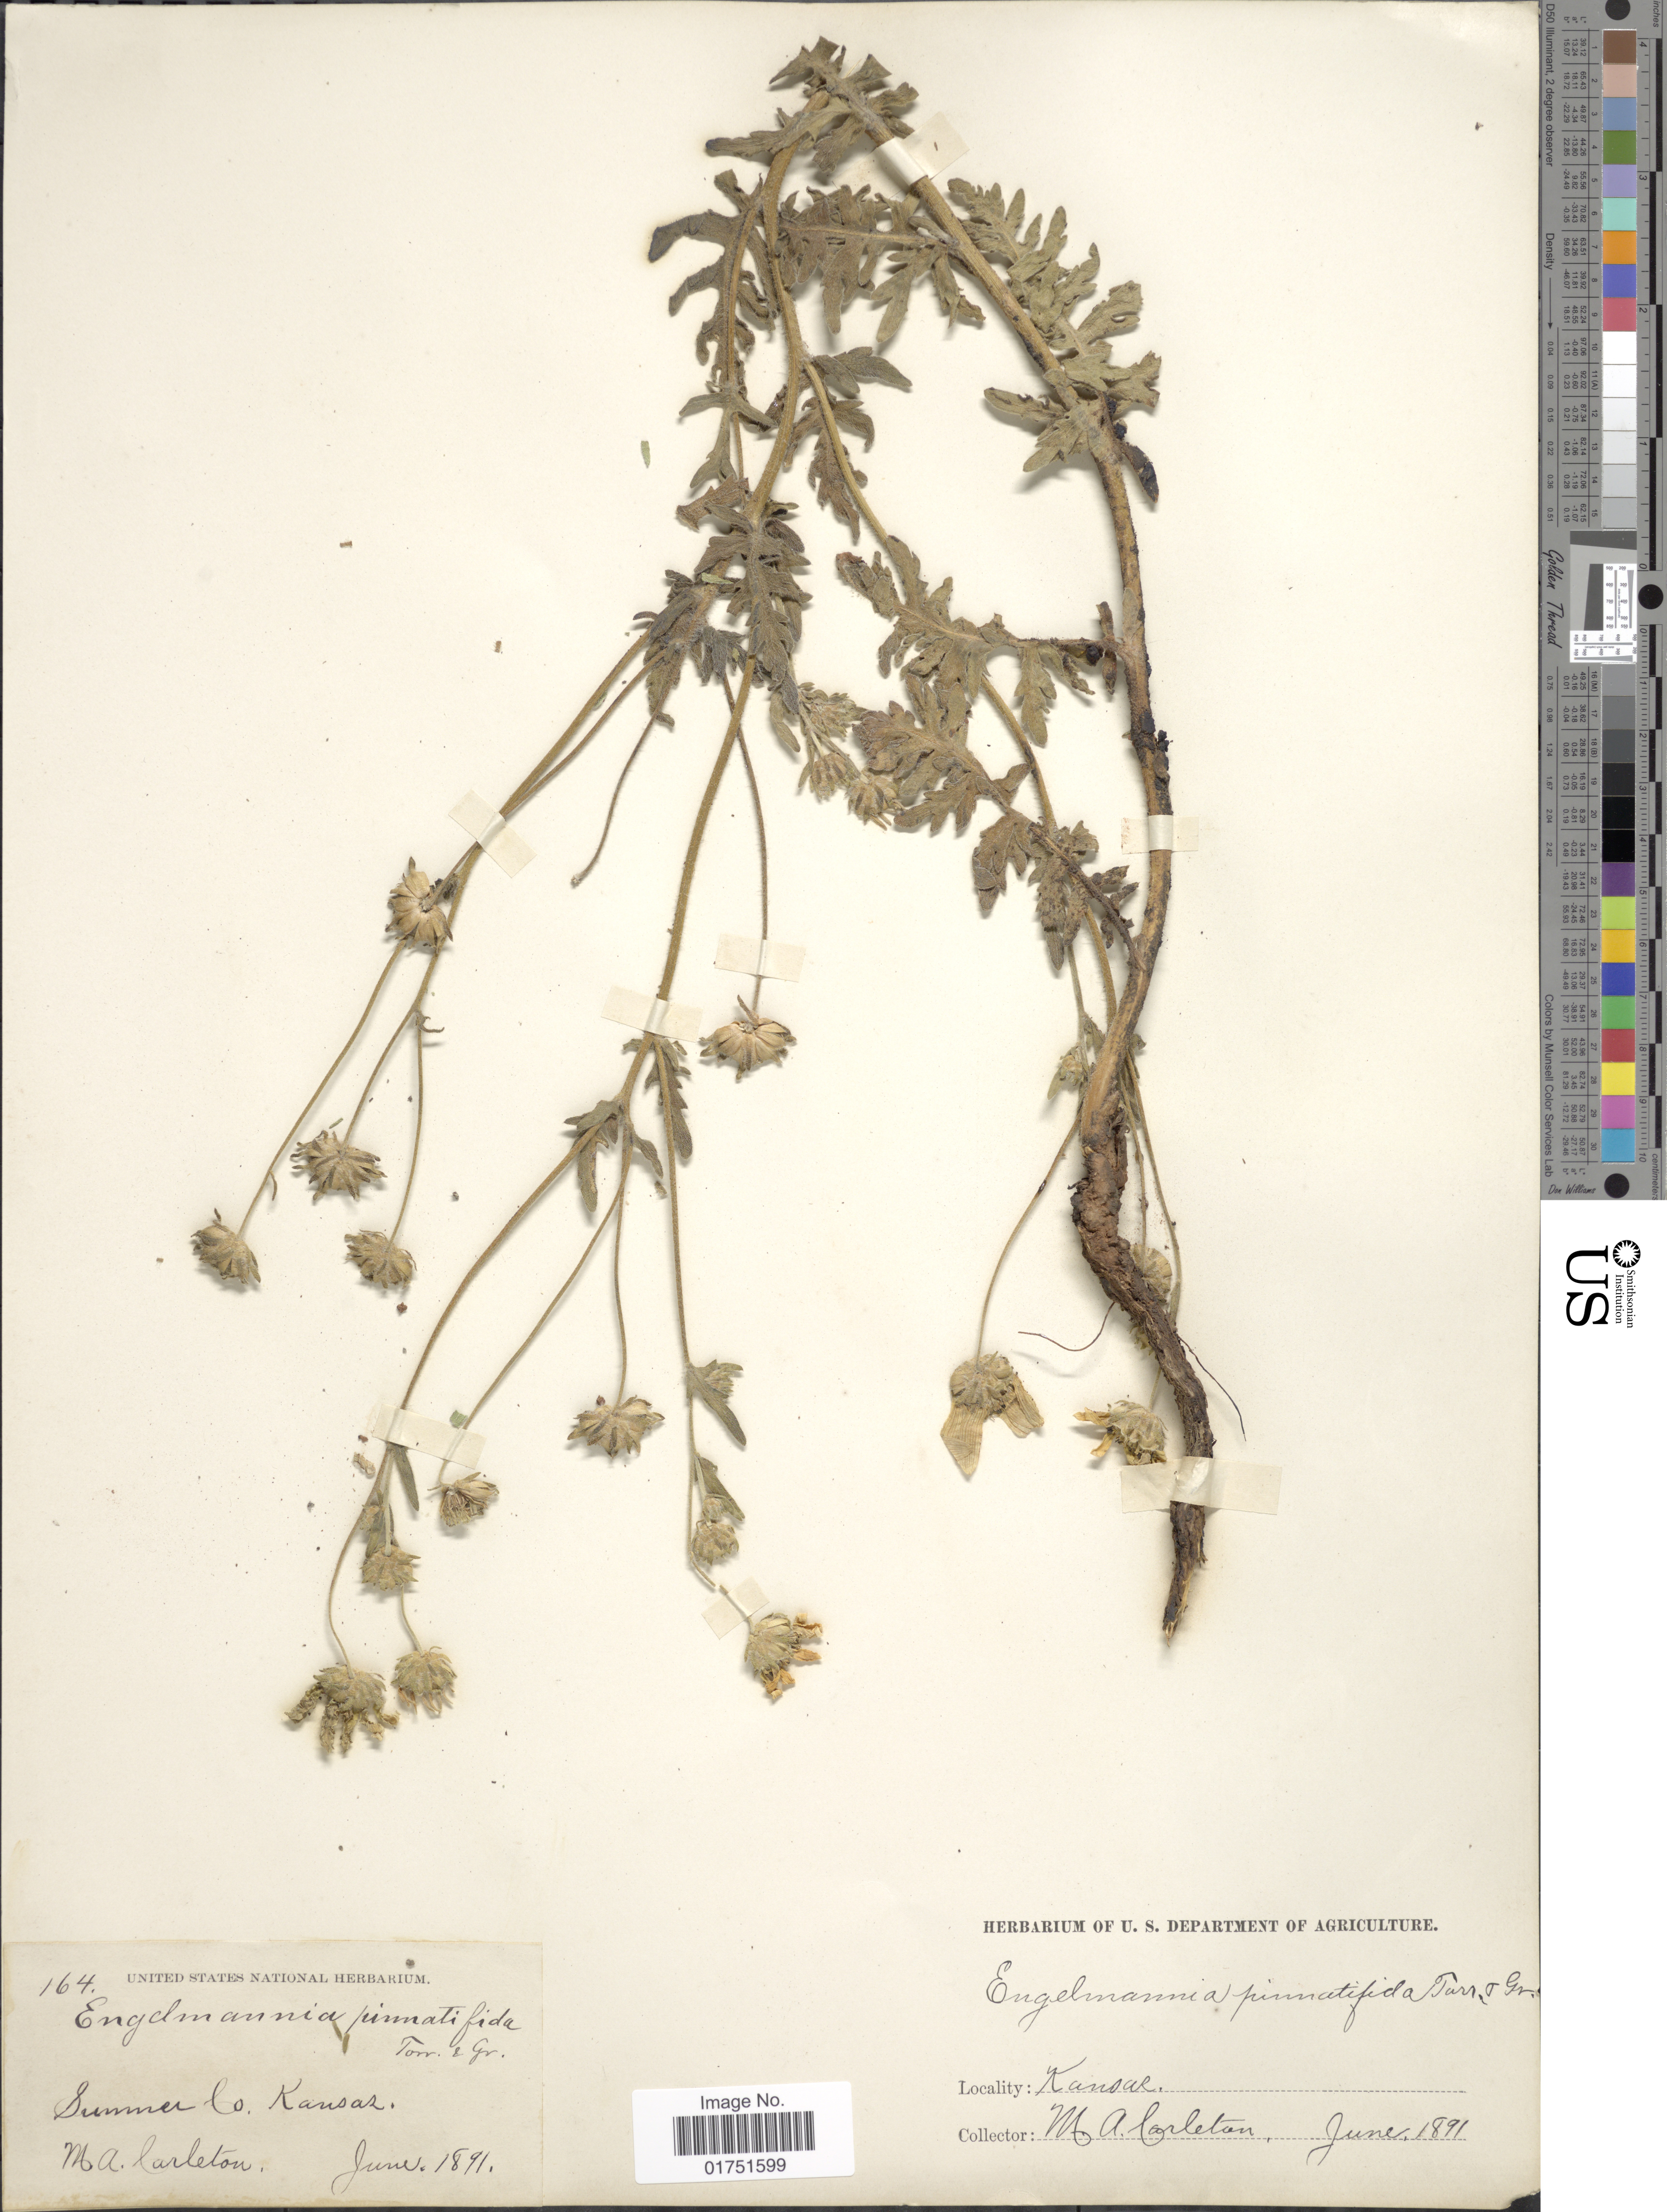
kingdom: Plantae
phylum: Tracheophyta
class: Magnoliopsida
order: Asterales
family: Asteraceae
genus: Engelmannia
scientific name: Engelmannia pinnatifida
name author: Torr. & A. Gray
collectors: M. A. Carleton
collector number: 164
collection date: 1891-06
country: United States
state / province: Kansas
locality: Summer Co. Kansas